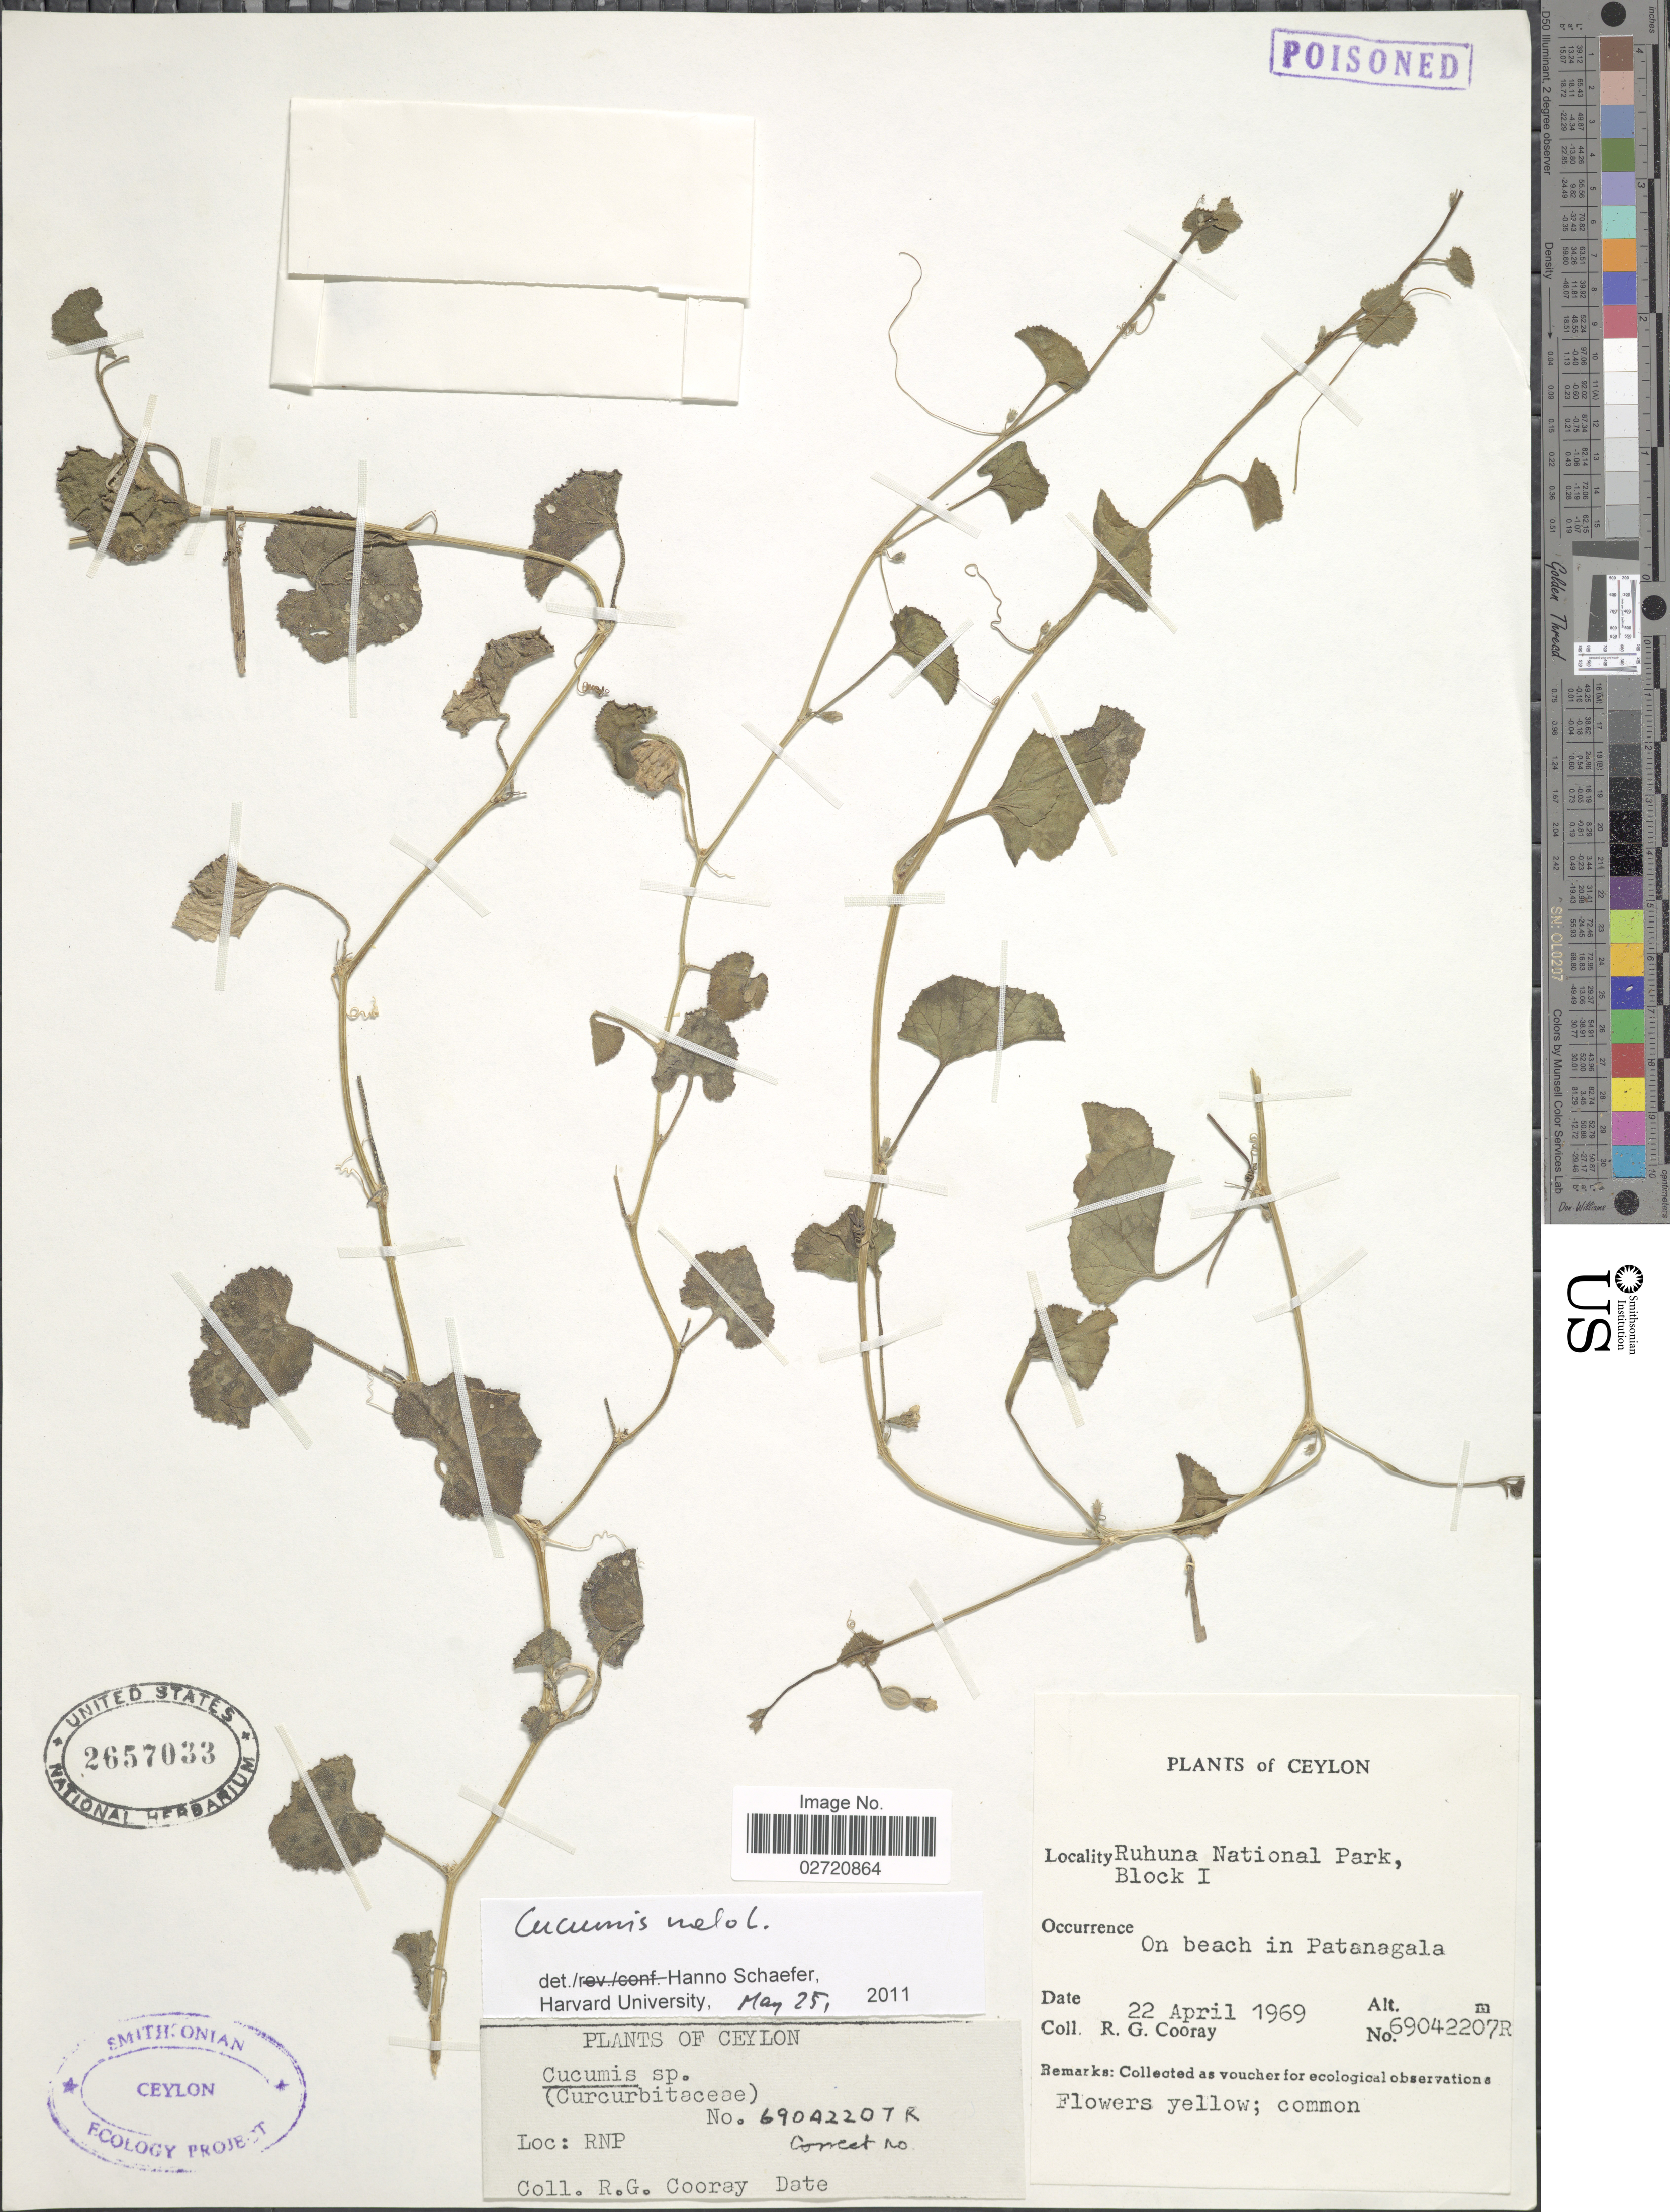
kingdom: Plantae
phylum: Tracheophyta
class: Magnoliopsida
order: Cucurbitales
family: Cucurbitaceae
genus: Cucumis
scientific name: Cucumis melo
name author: L.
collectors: R. Cooray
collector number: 69042207R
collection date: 1969-04-22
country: Sri Lanka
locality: Ceylon. Ruhuna National Park, Block I, On beach in Patanagala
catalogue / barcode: US 2657033